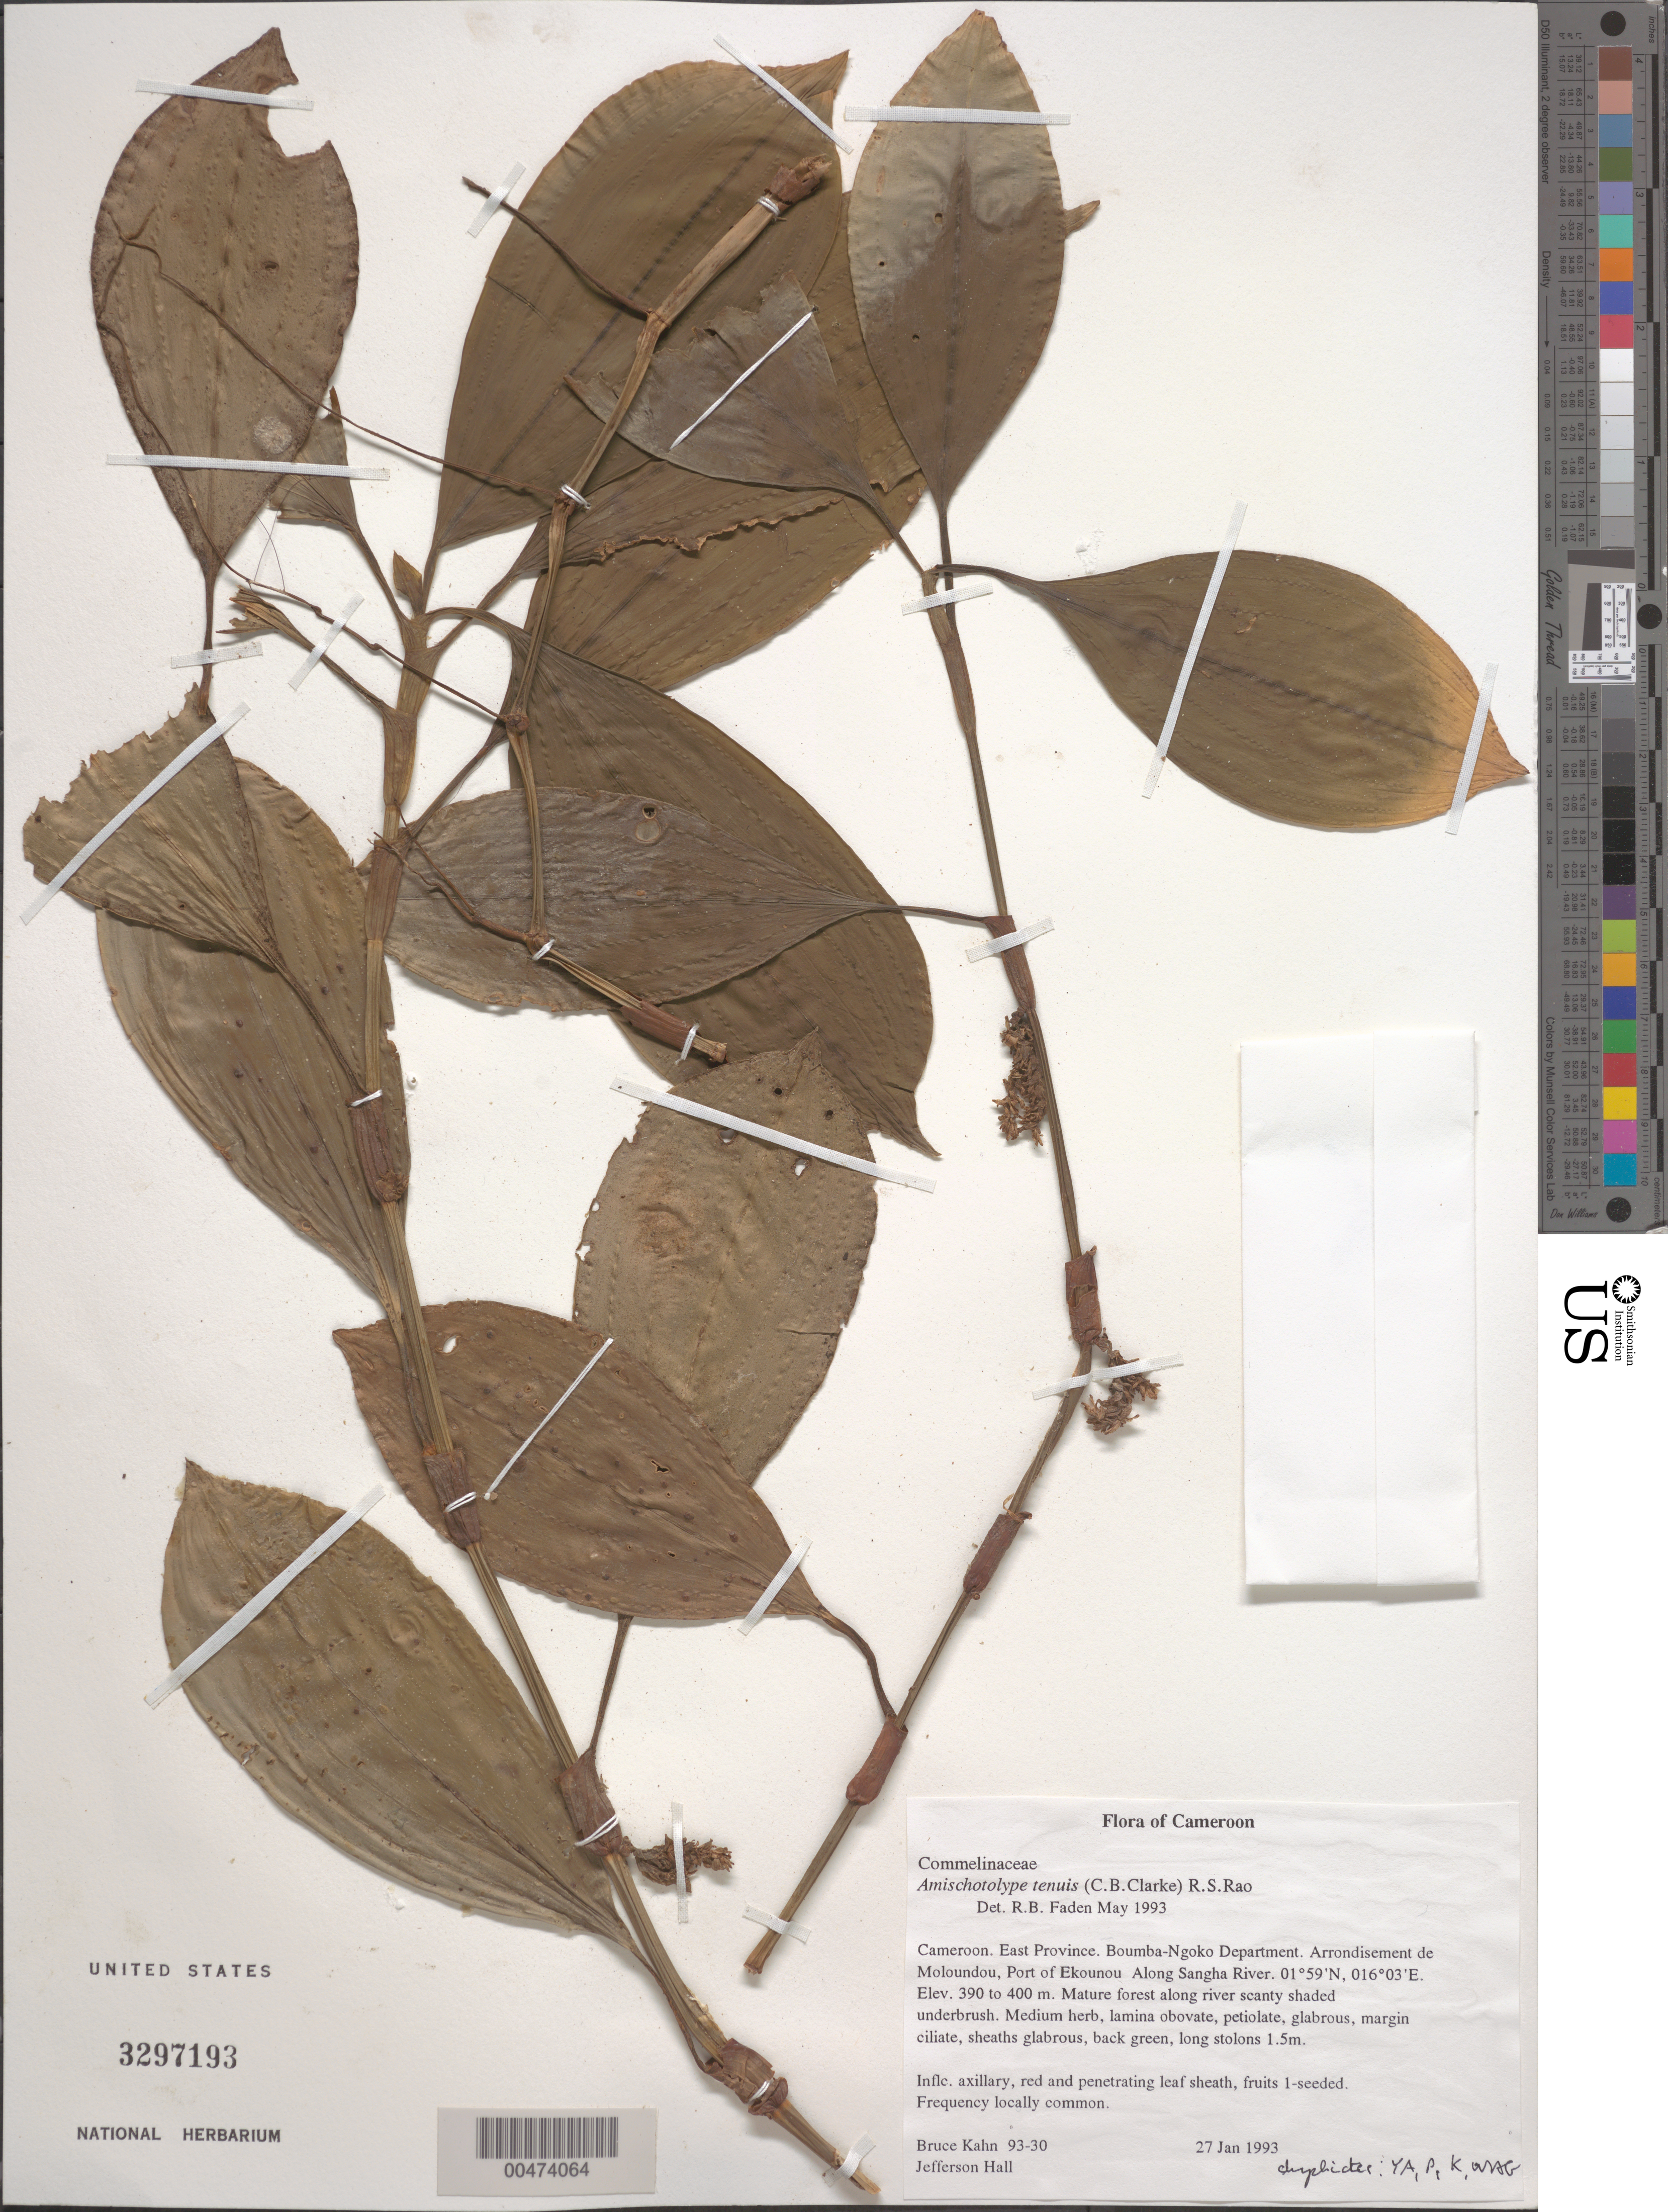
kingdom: Plantae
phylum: Tracheophyta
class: Liliopsida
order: Commelinales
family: Commelinaceae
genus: Amischotolype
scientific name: Amischotolype tenuis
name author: (C.B. Clarke) R.S. Rao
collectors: B. Kahn & J. Hall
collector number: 93-30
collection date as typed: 27 Jan 1993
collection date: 1993-01-27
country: Cameroon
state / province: Est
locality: Boumba-ngoko, moloundou arrondissement, lipondji, ekounou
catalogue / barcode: US 3297193